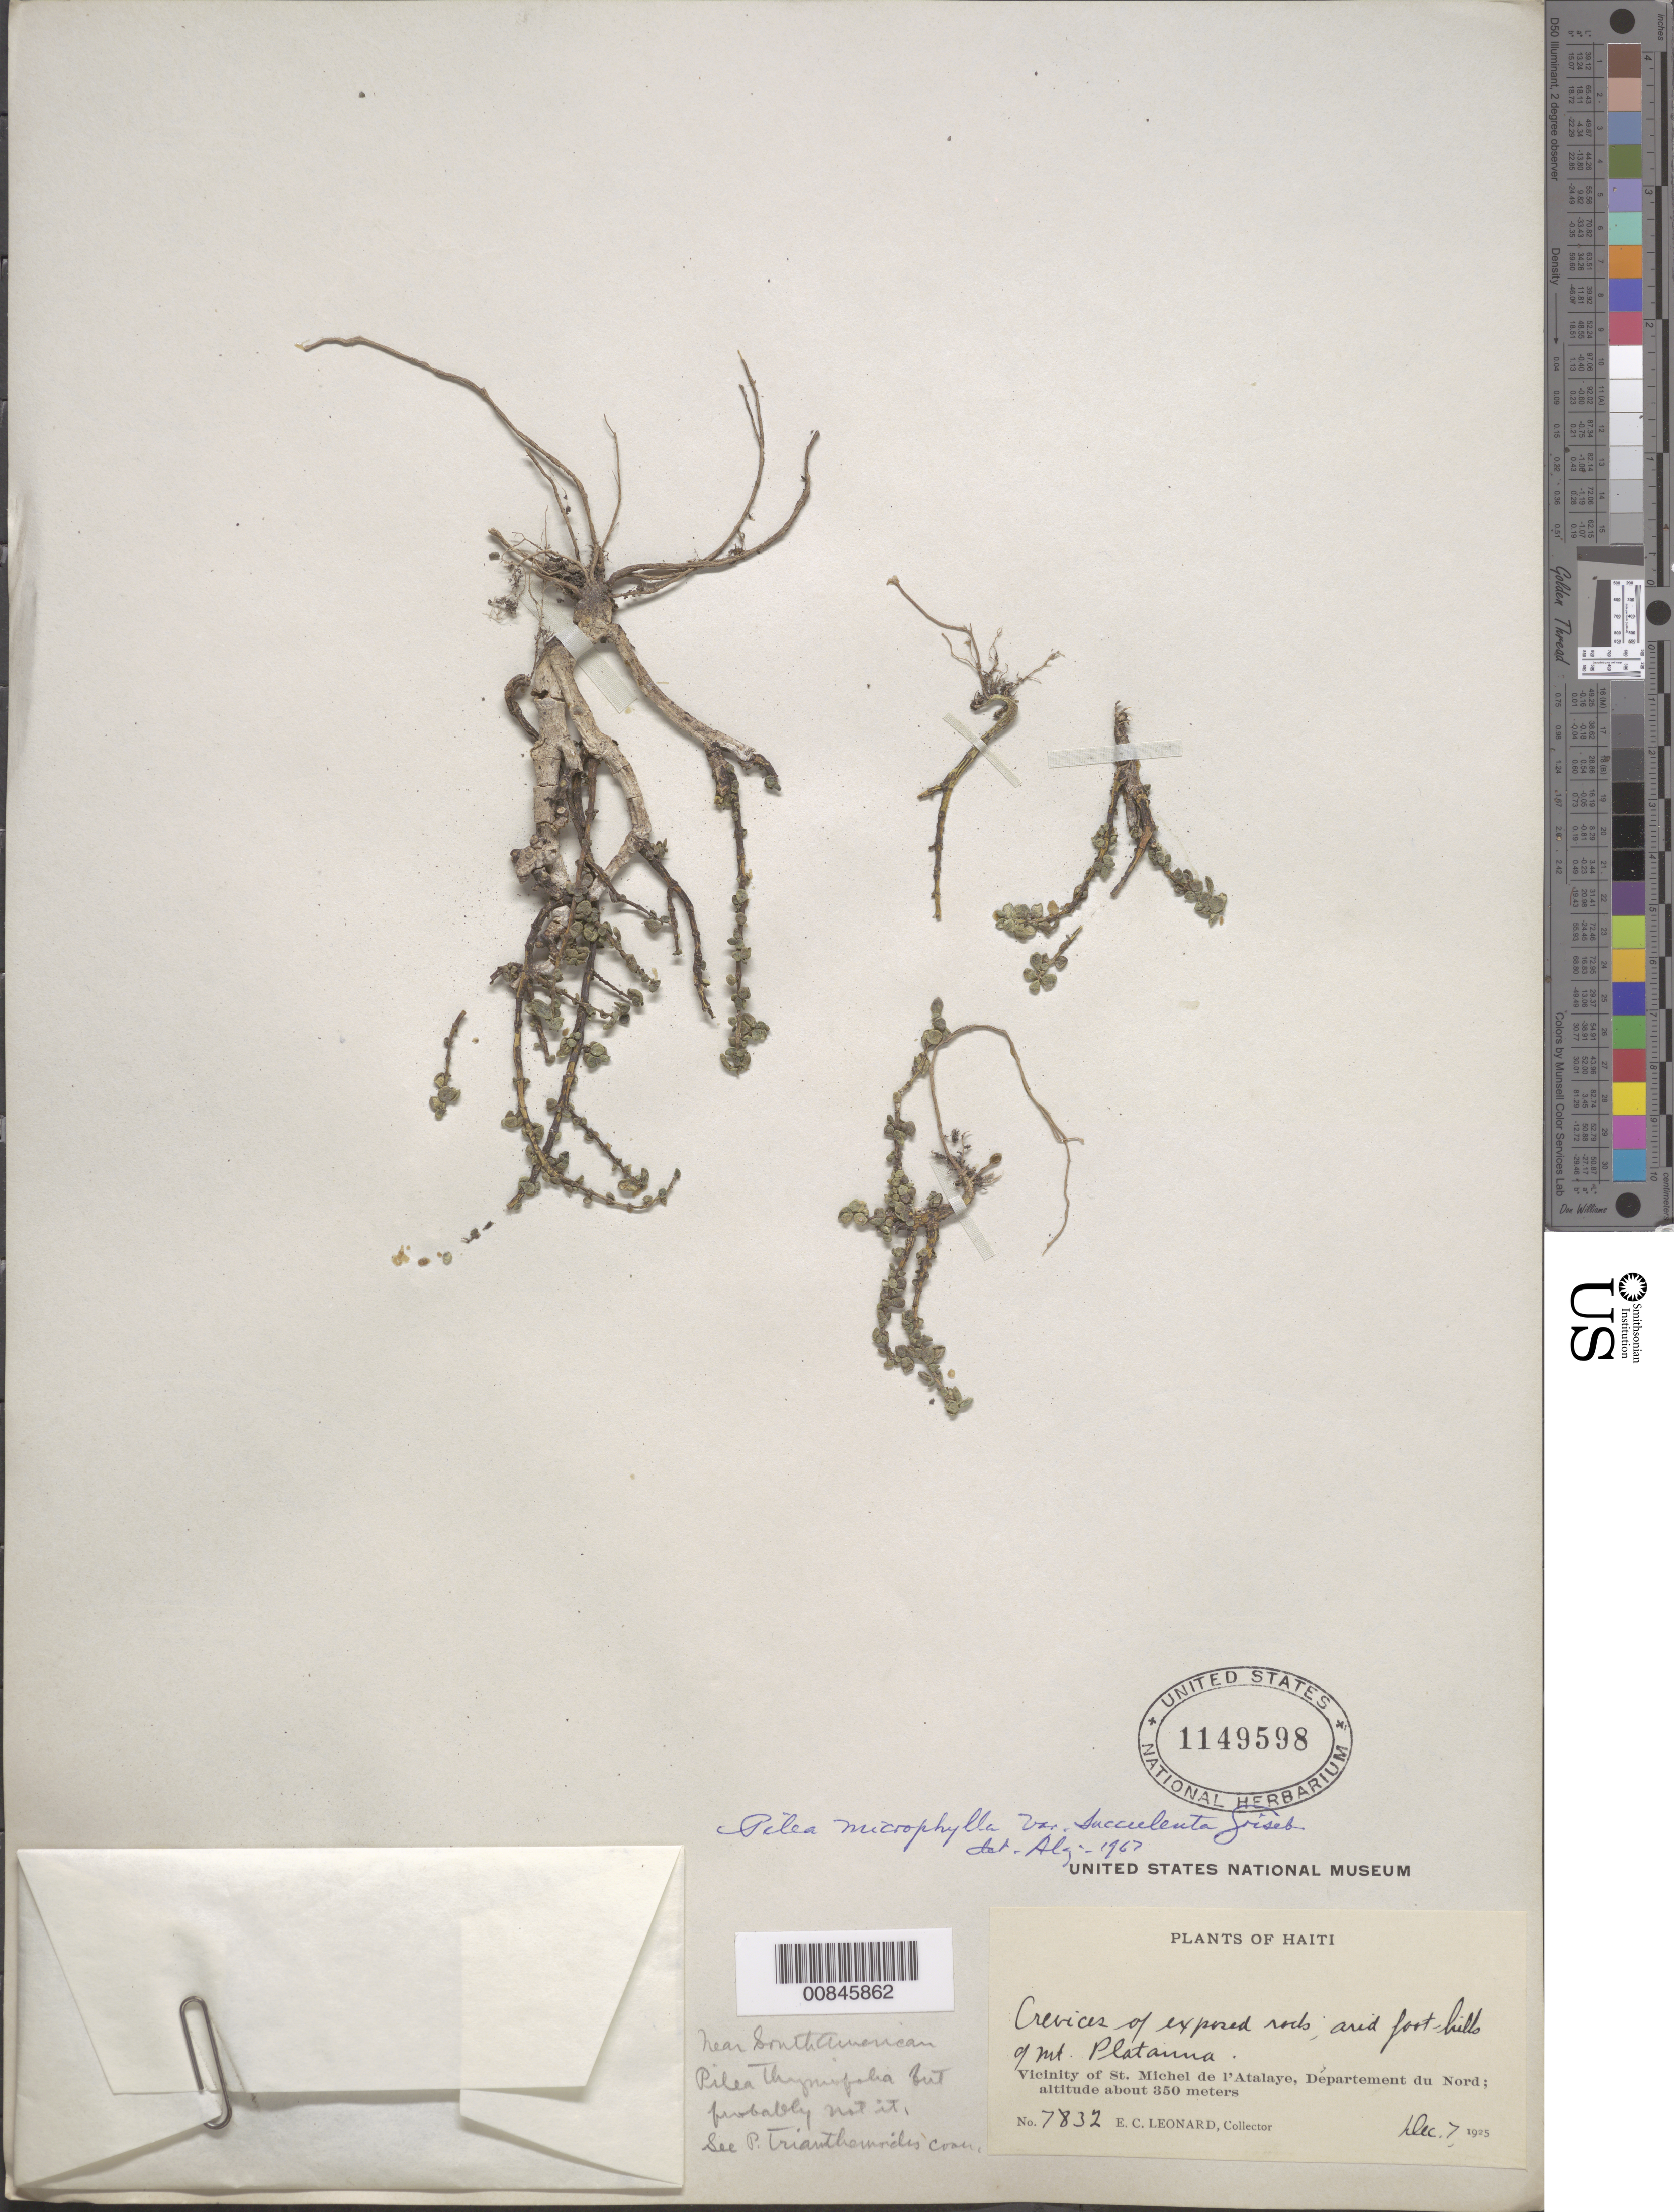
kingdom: Plantae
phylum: Tracheophyta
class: Magnoliopsida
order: Rosales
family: Urticaceae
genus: Pilea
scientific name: Pilea microphylla var. succulenta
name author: Griseb.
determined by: Liogier, Alain H.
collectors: E. C. Leonard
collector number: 7832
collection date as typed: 07 Dec 1925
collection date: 1925-12-07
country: Haiti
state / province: Nord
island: Hispaniola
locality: Vicinity of St. Michel de l'Atalaye, arid foothills of Mt. Platanna.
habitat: Crevices of exposed rocks.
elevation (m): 350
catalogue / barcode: US 1149598